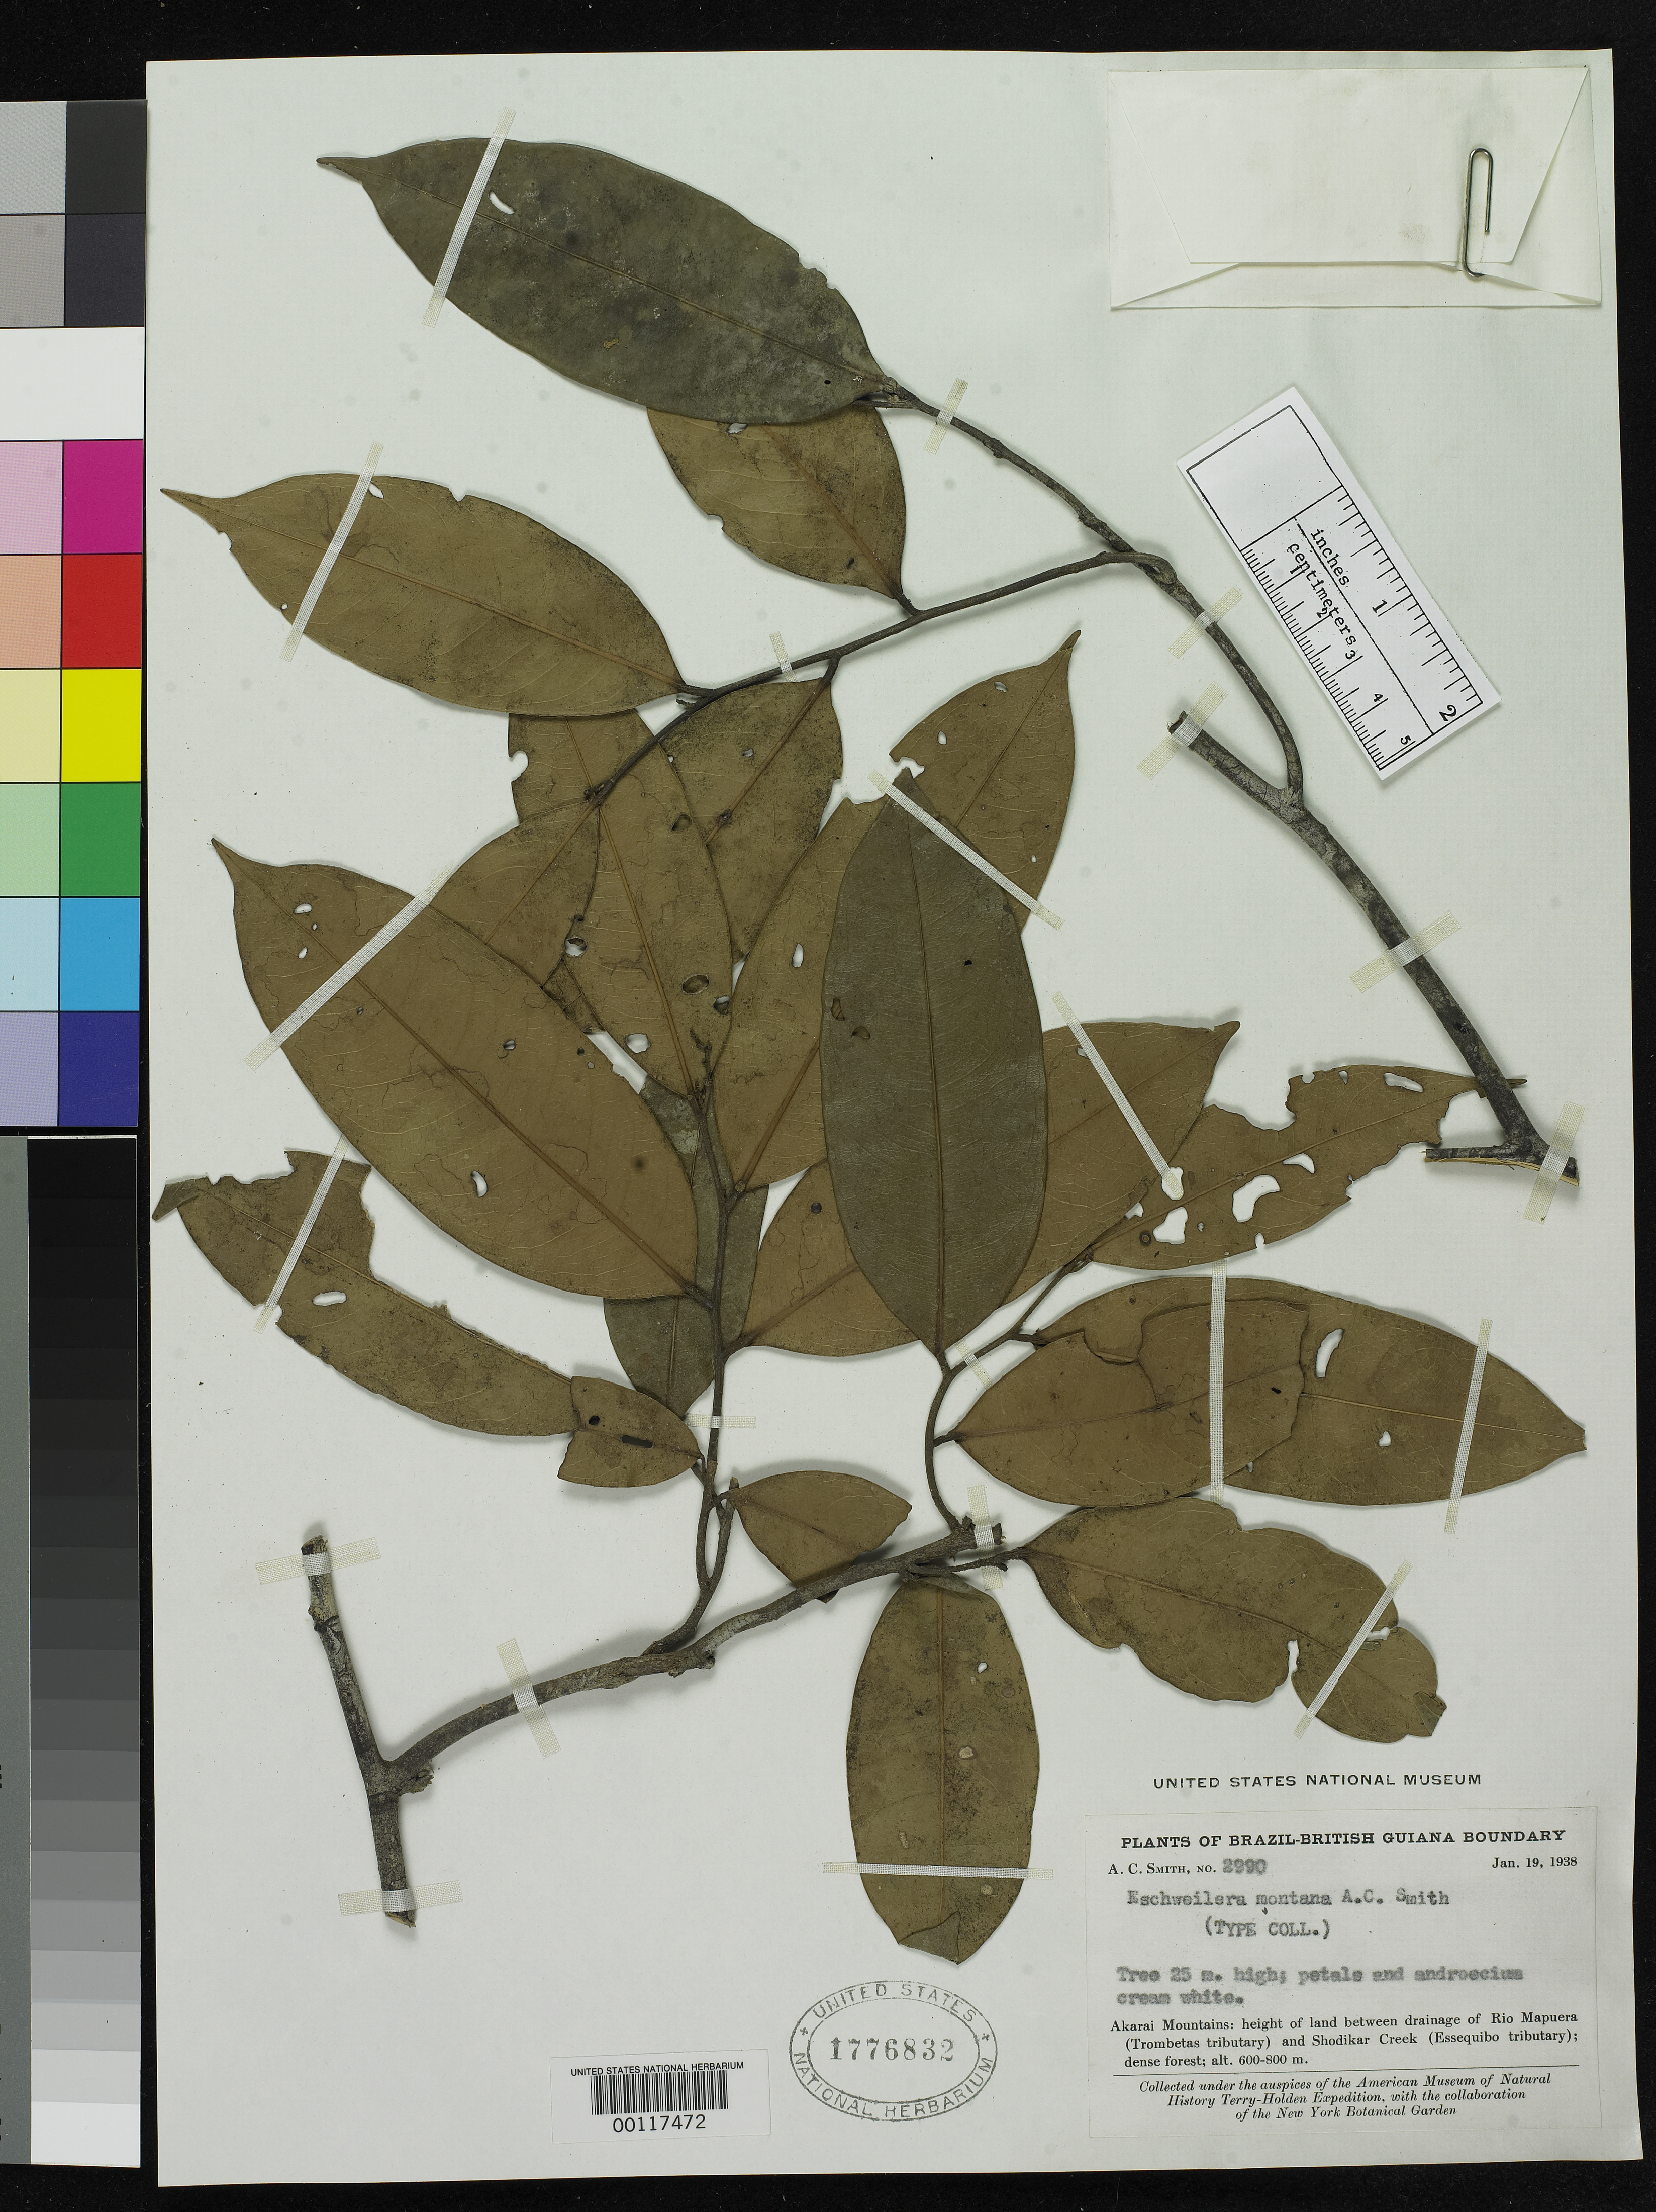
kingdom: Plantae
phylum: Tracheophyta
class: Magnoliopsida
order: Ericales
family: Lecythidaceae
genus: Eschweilera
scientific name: Eschweilera montana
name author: A.C. Sm.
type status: Isotype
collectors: A. C. Smith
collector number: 2990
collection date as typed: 19 Jan 1938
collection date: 1938-01-19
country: Brazil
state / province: Amazonas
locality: Brazil-Guyana border, Akarai Mts., between drainage of Rio Mapuera (Trombetas tributary) & Shodikar Creek (Essequibo Tributary).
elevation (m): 600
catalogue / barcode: US 1776832